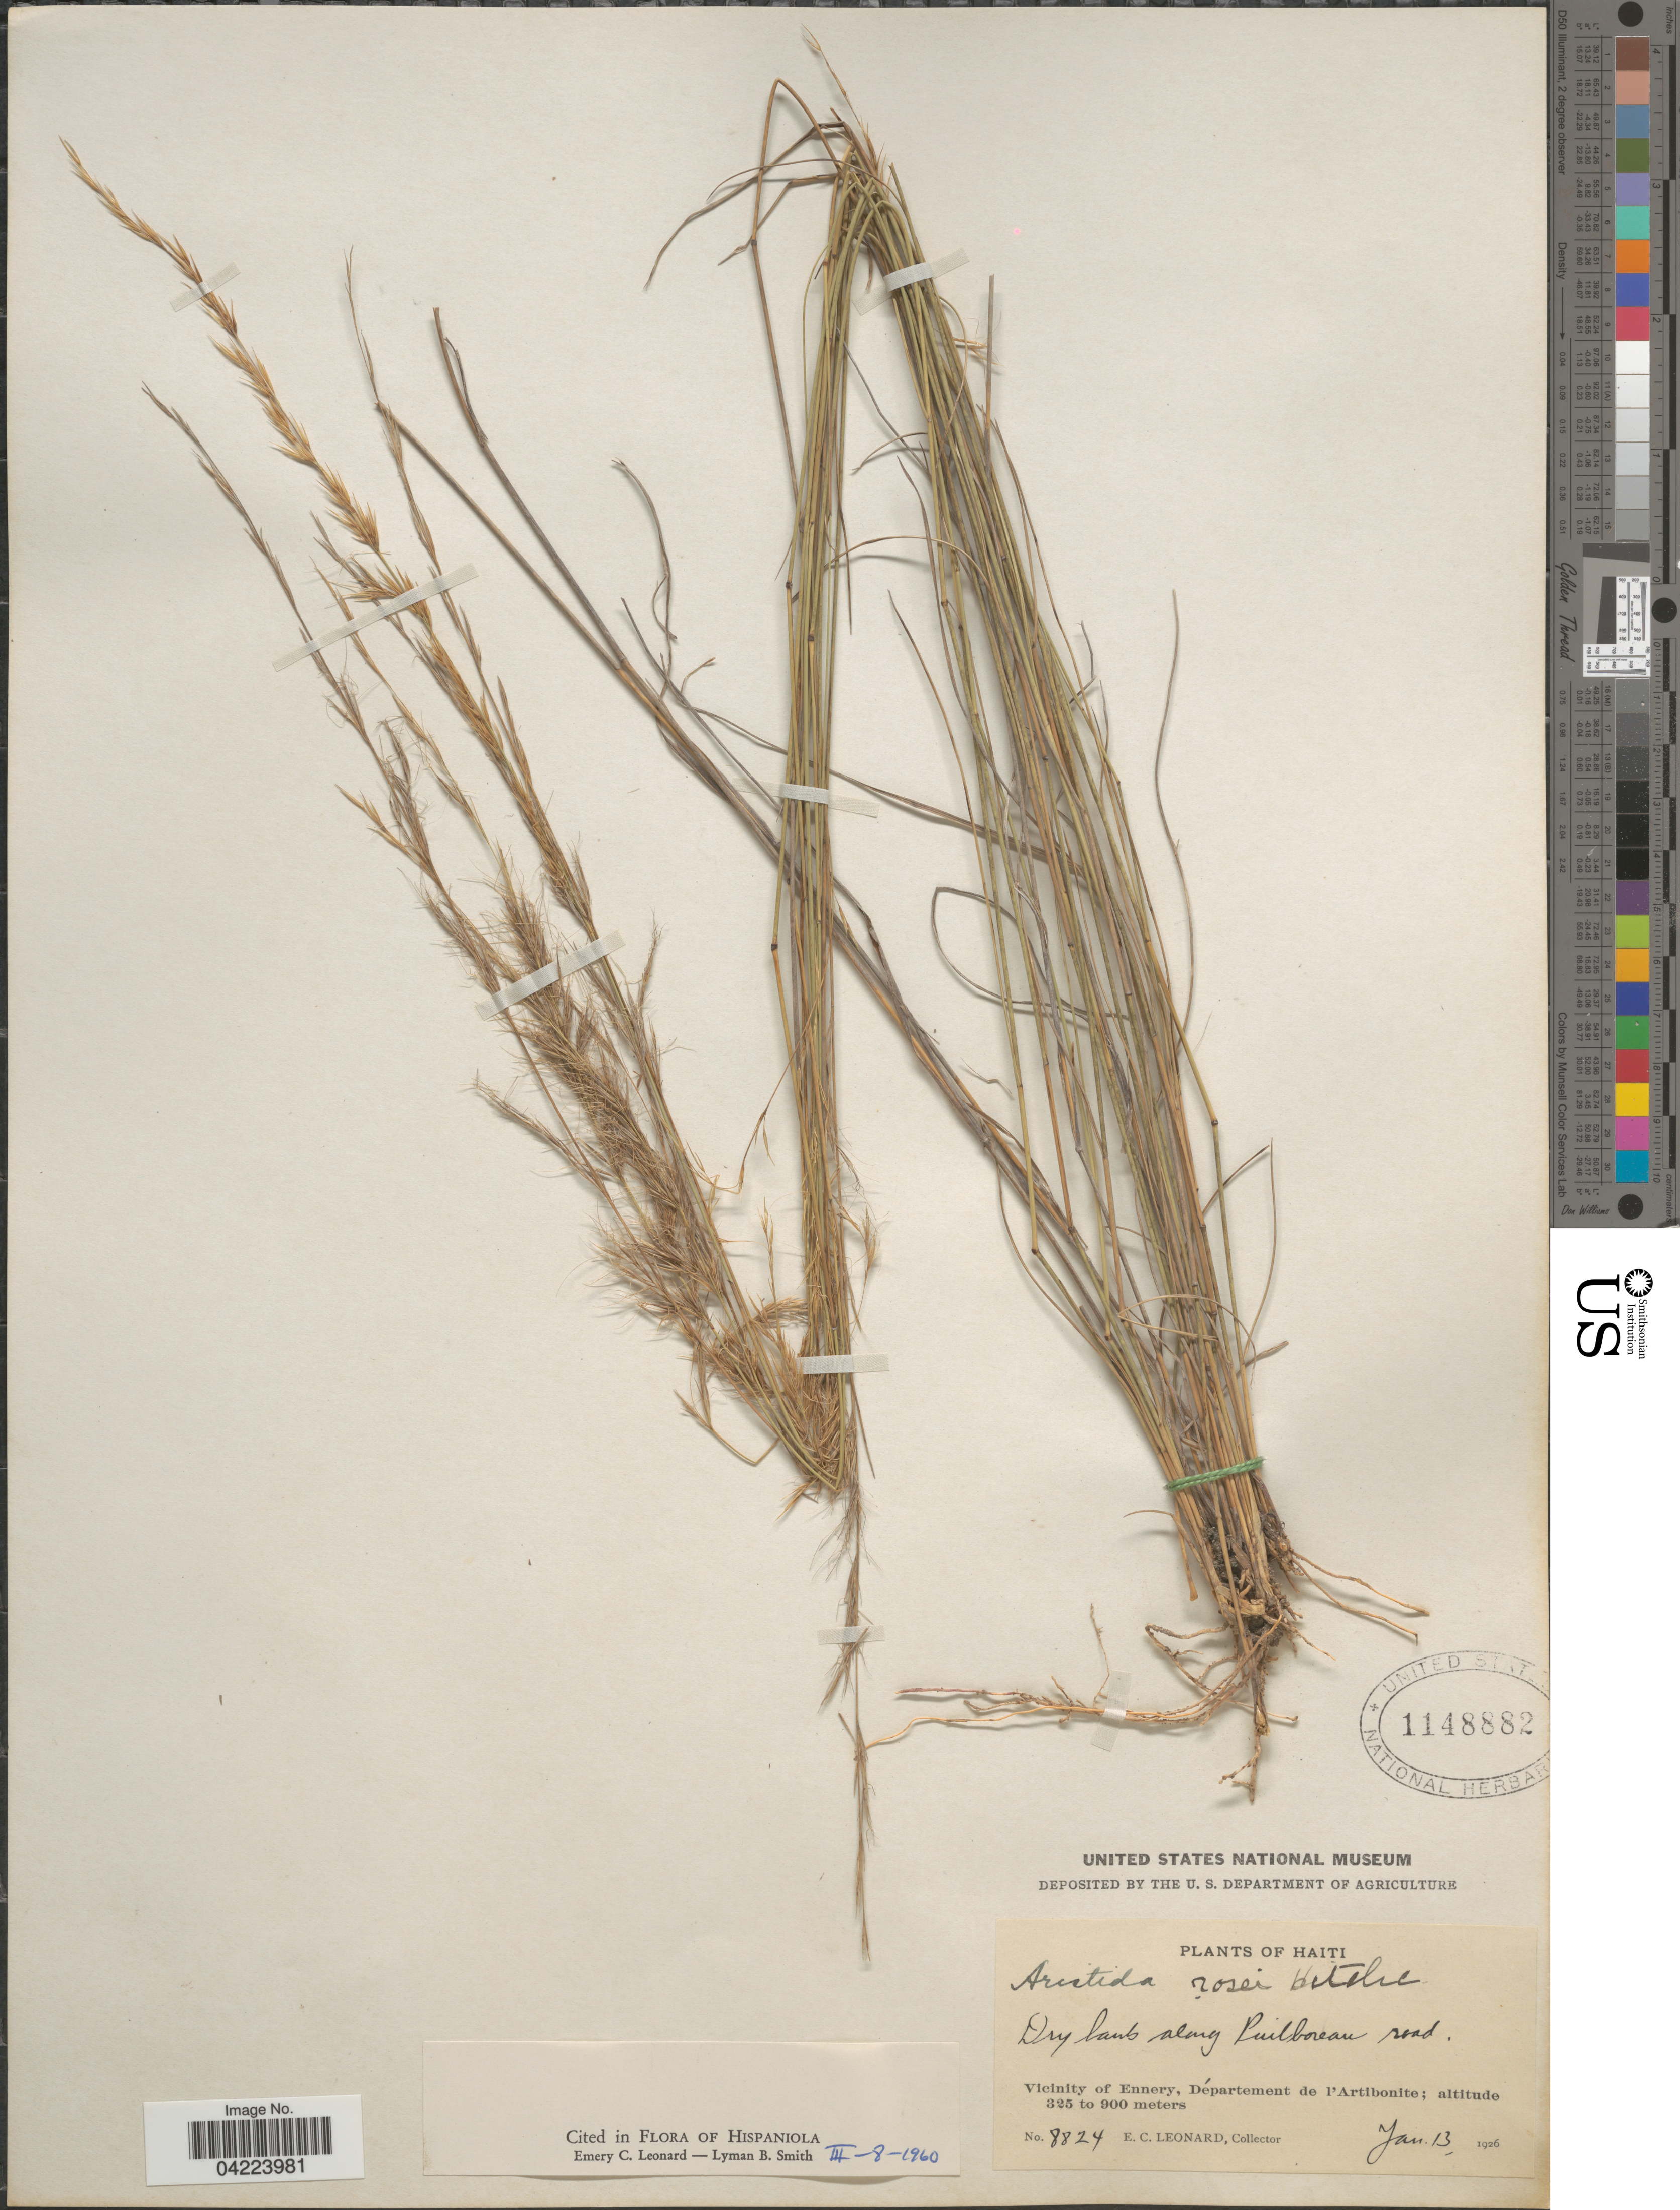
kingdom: Plantae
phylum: Tracheophyta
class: Liliopsida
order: Poales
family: Poaceae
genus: Aristida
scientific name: Aristida rosei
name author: Hitchc.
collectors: E. C. Leonard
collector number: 8824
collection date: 1926-01-13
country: Haiti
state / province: Artibonite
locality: Dry lands along Puilboreau road. Vicinity of Ennery, Département de l'Artibonite.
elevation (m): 325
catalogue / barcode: US 1148882